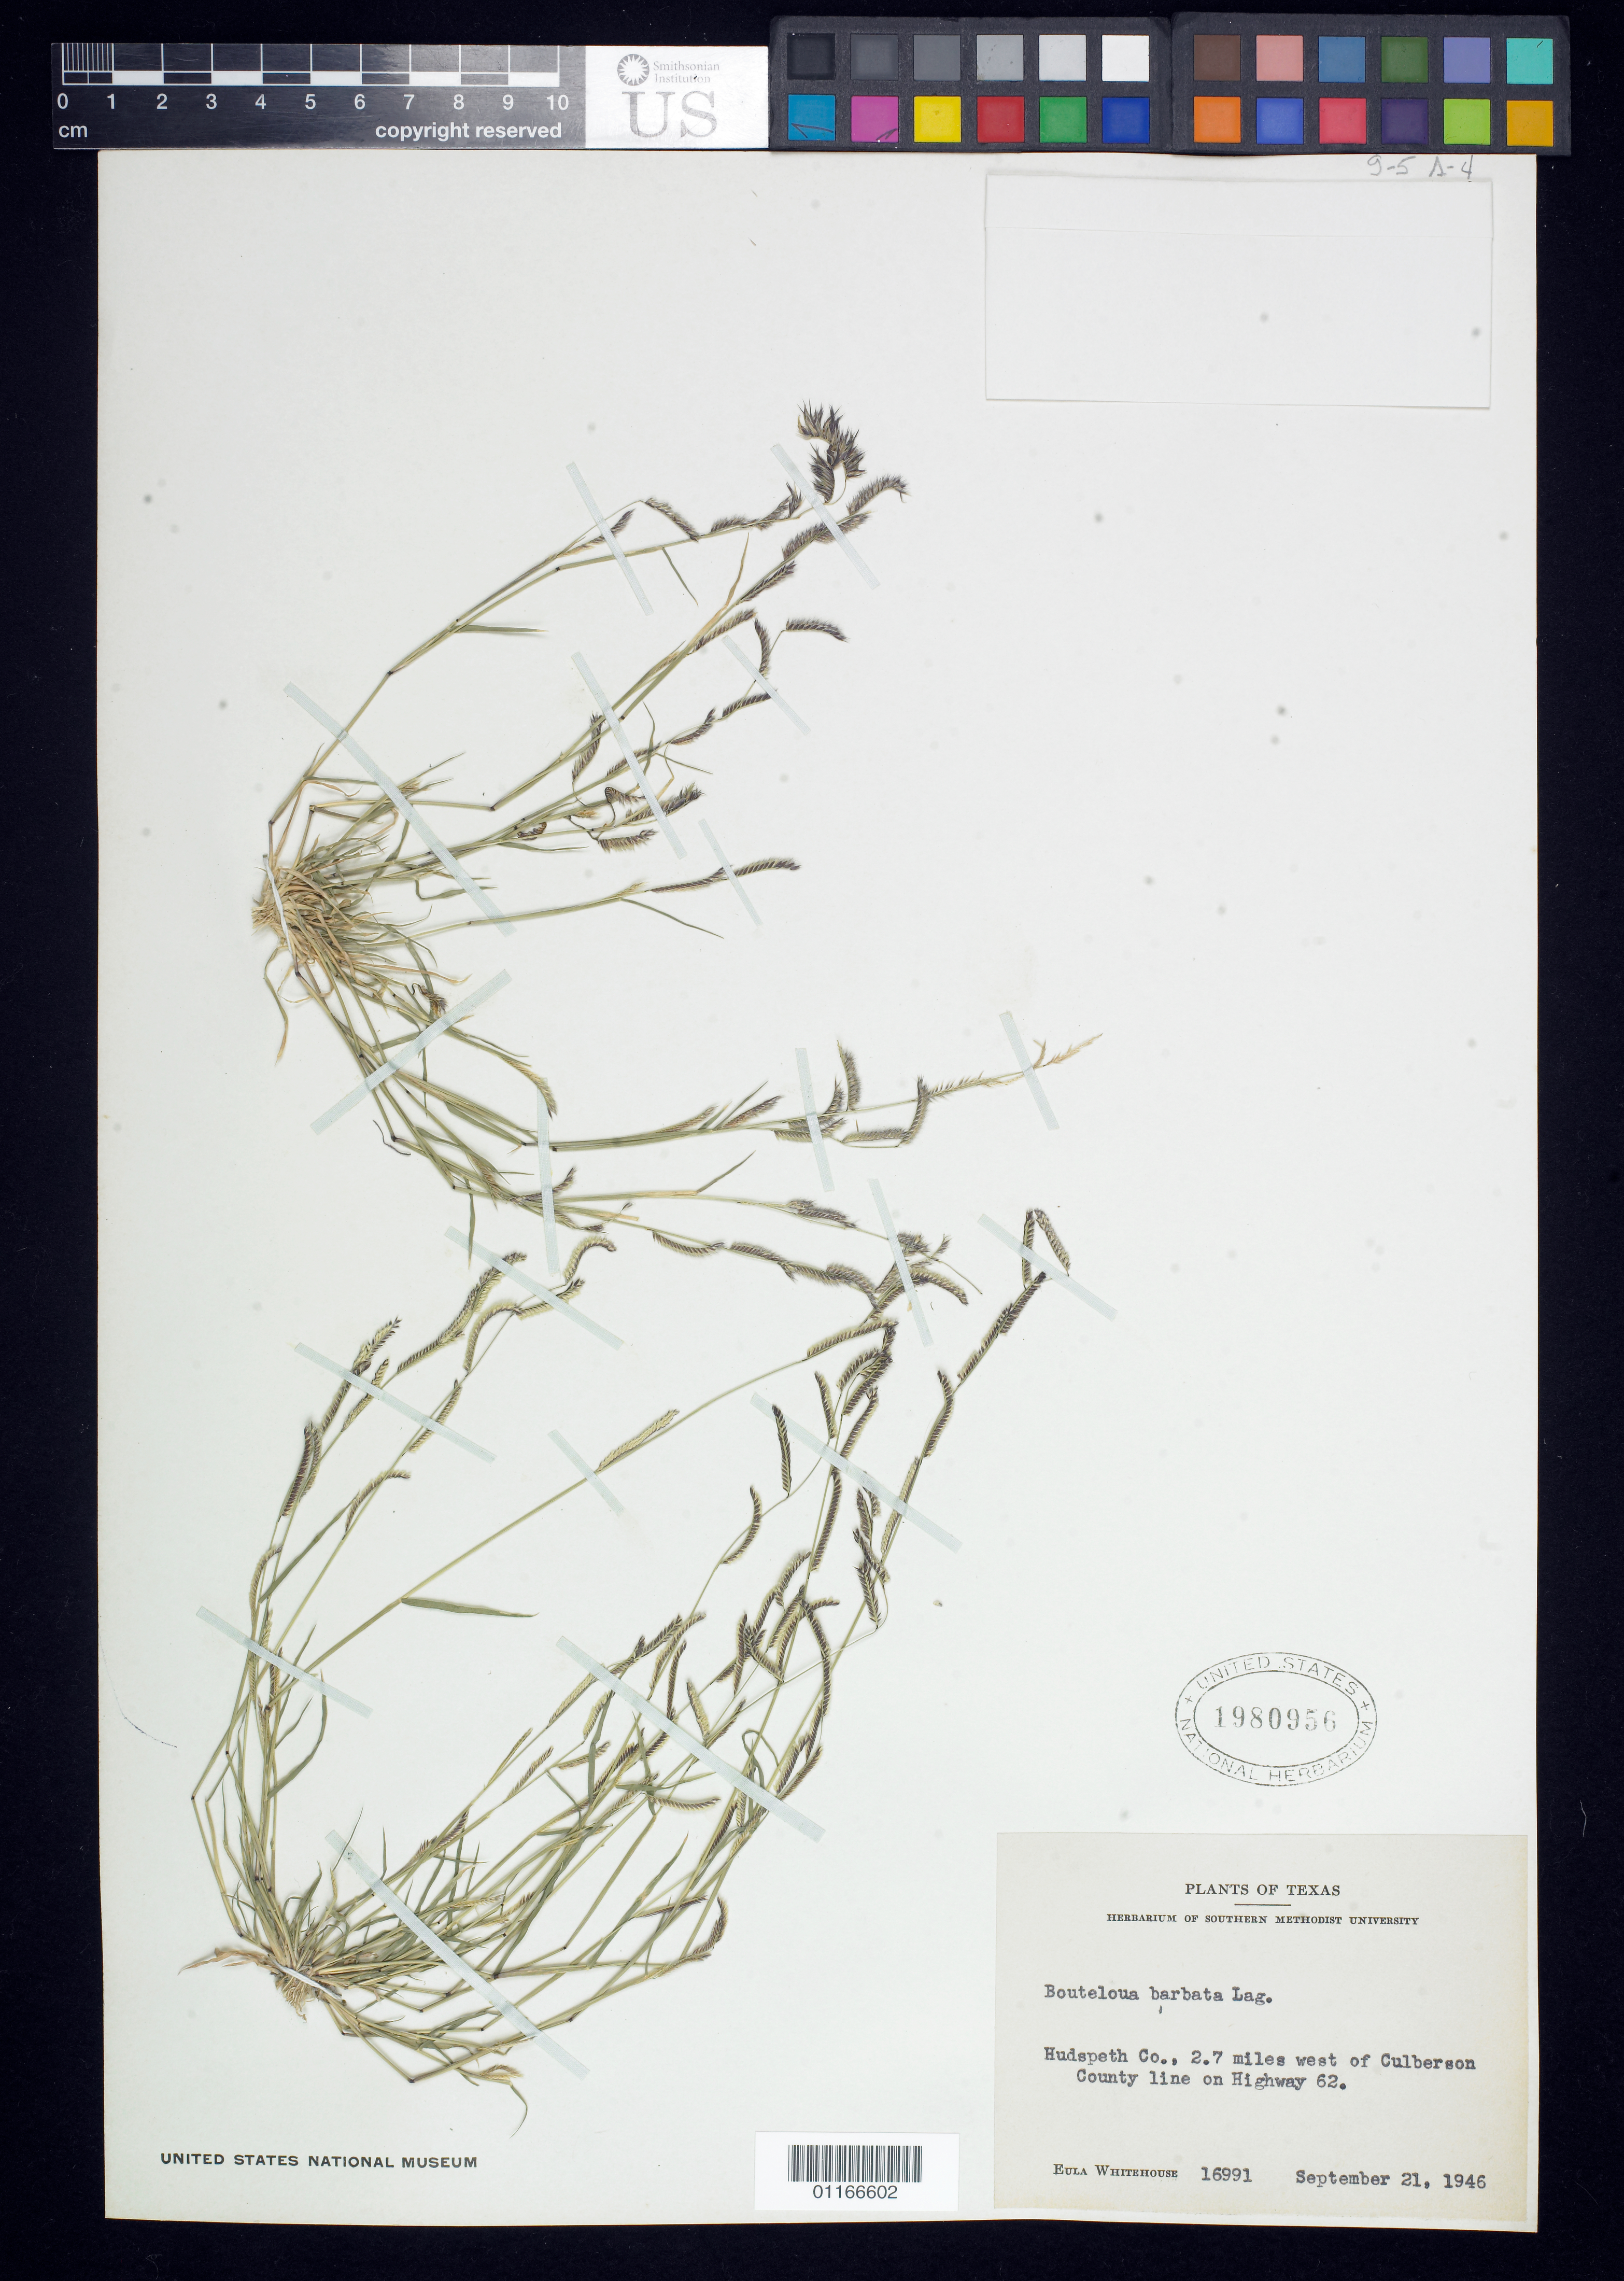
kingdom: Plantae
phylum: Tracheophyta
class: Liliopsida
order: Poales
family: Poaceae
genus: Bouteloua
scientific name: Bouteloua barbata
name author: Lag.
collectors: E. Whitehouse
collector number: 16991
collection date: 1946-09-21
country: United States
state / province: Texas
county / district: Hudspeth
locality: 2.7 miles west of Culberson County Line on Highway 62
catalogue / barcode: US 1980956